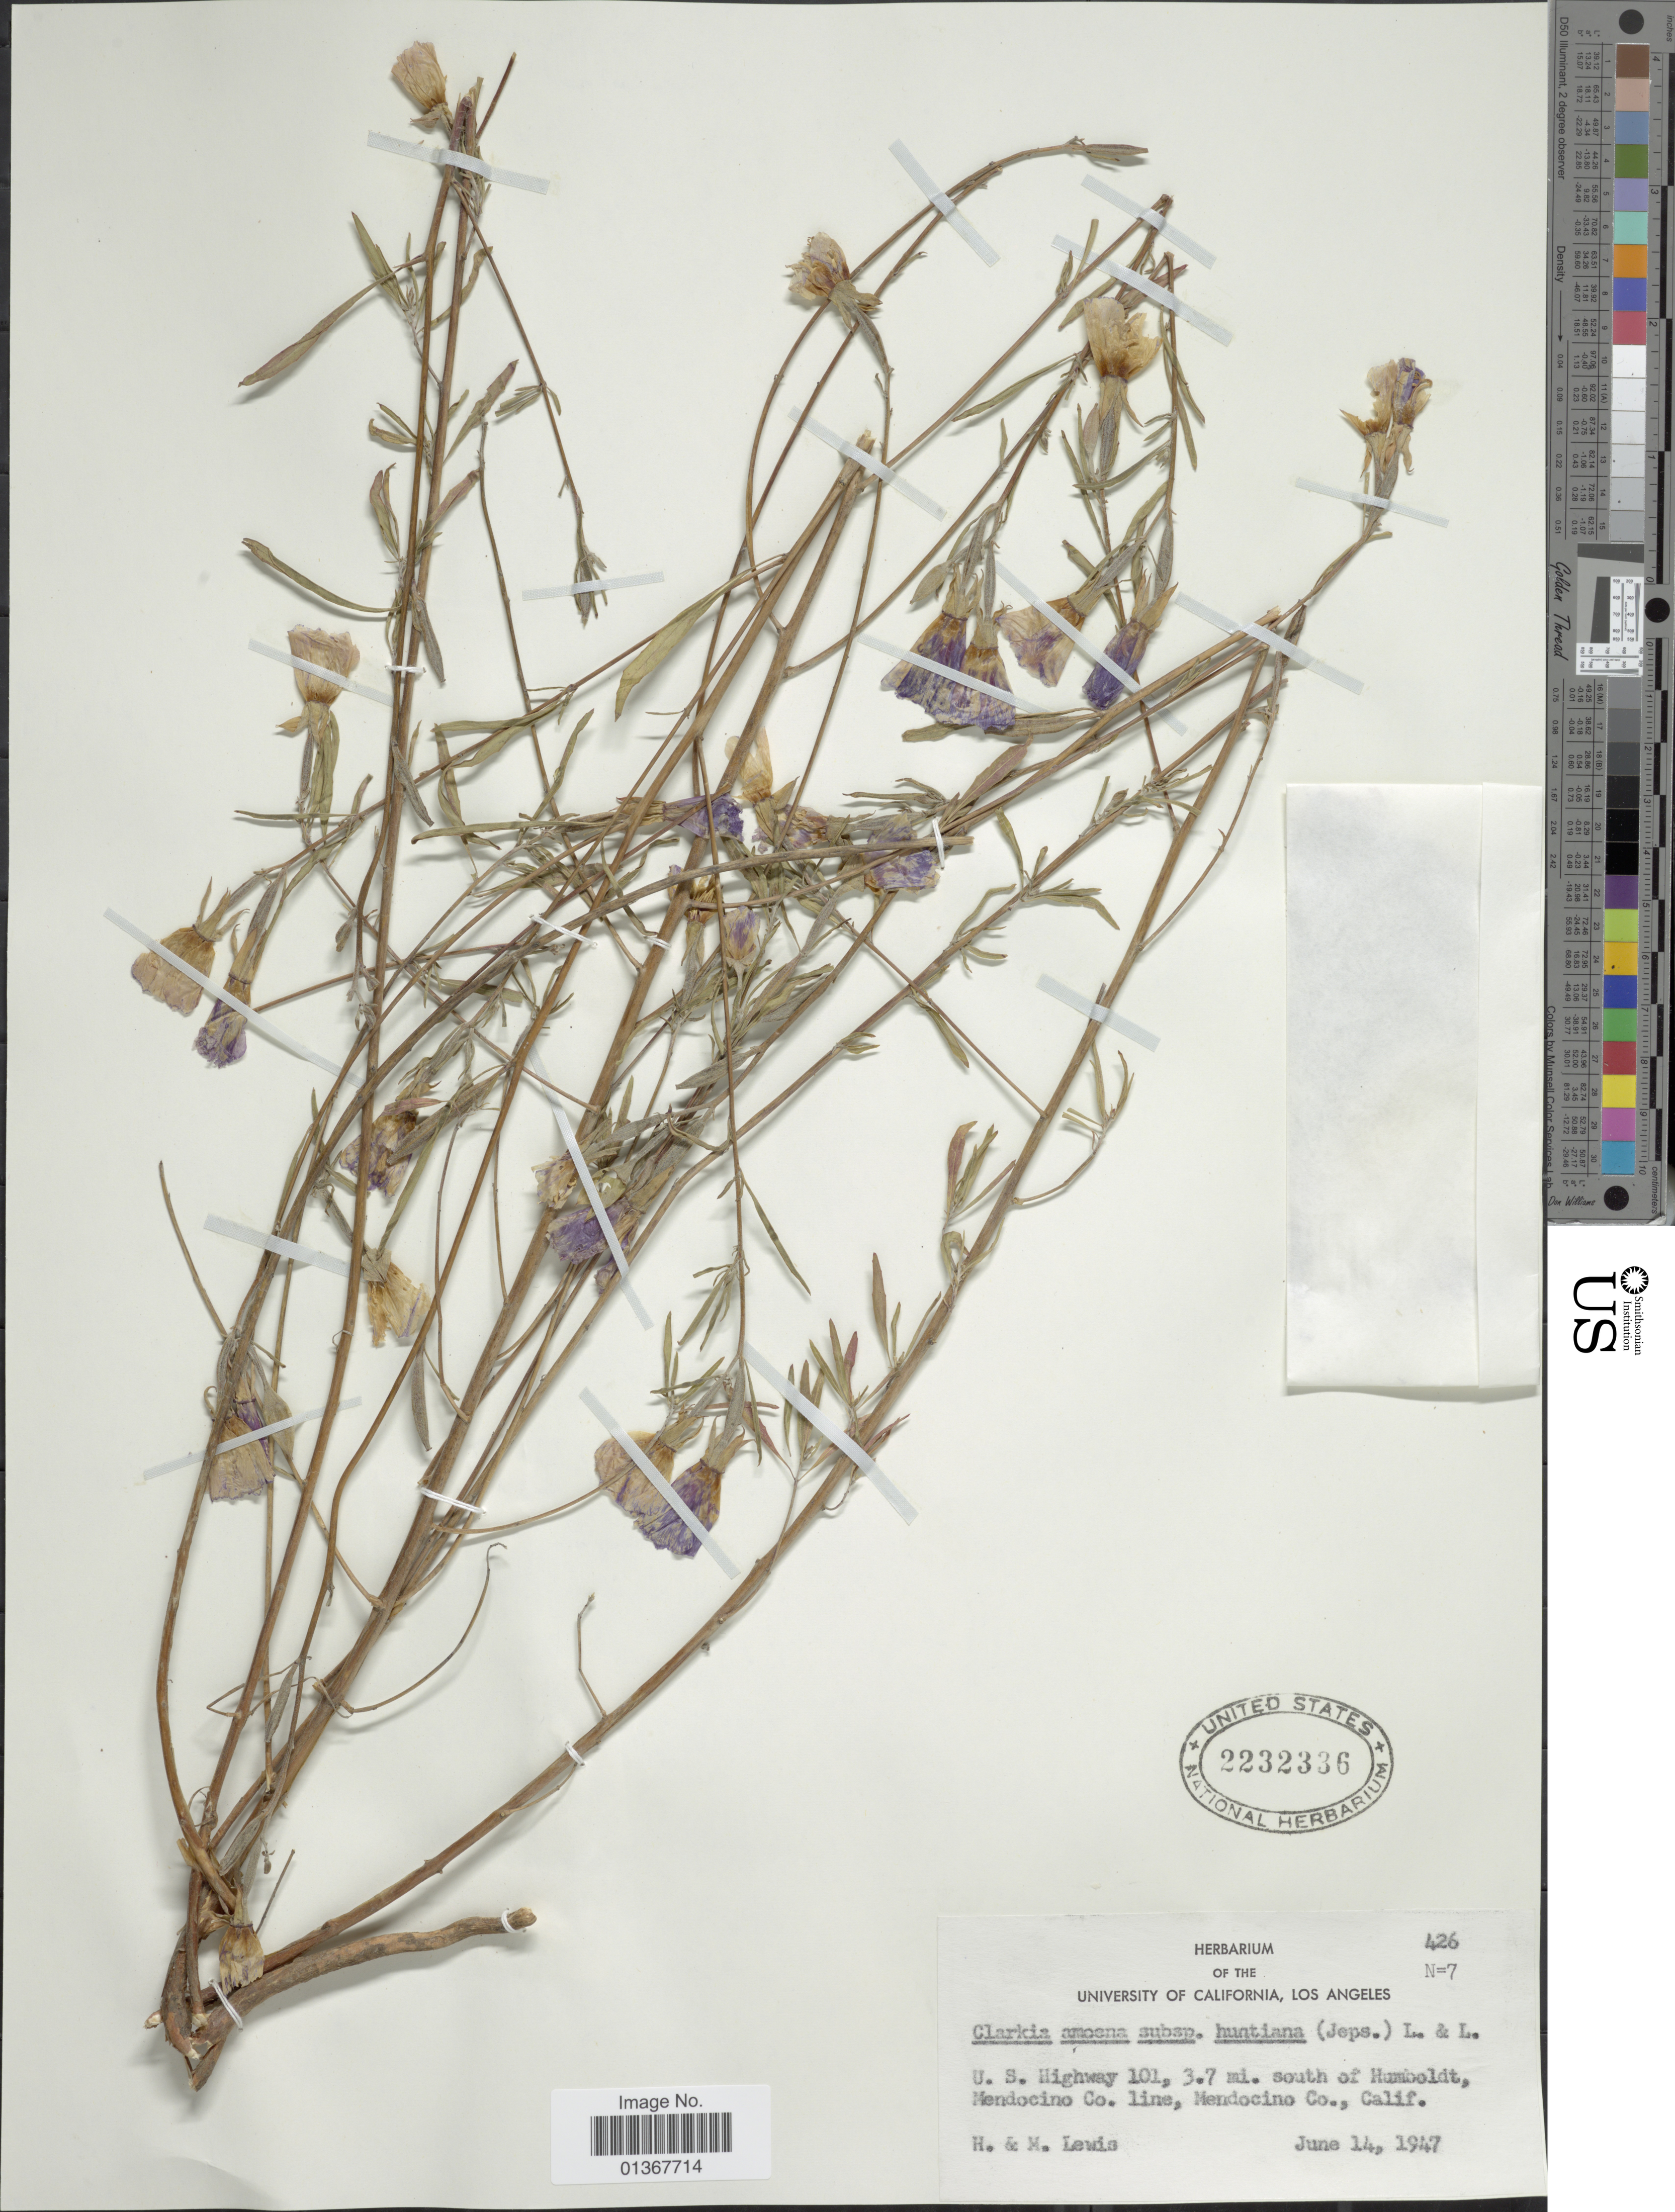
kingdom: Plantae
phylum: Tracheophyta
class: Magnoliopsida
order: Myrtales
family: Onagraceae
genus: Clarkia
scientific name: Clarkia amoena subsp. huntiana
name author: (Jeps.) F. H. Lewis & M.E. Lewis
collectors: H. Lewis & M. Lewis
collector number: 426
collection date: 1947-06-14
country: United States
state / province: California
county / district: Mendocino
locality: U.S. Highway 101, 3.7 mi. south of Humboldt, Mendocino Co. line, Mendocino Co.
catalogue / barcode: US 2232336